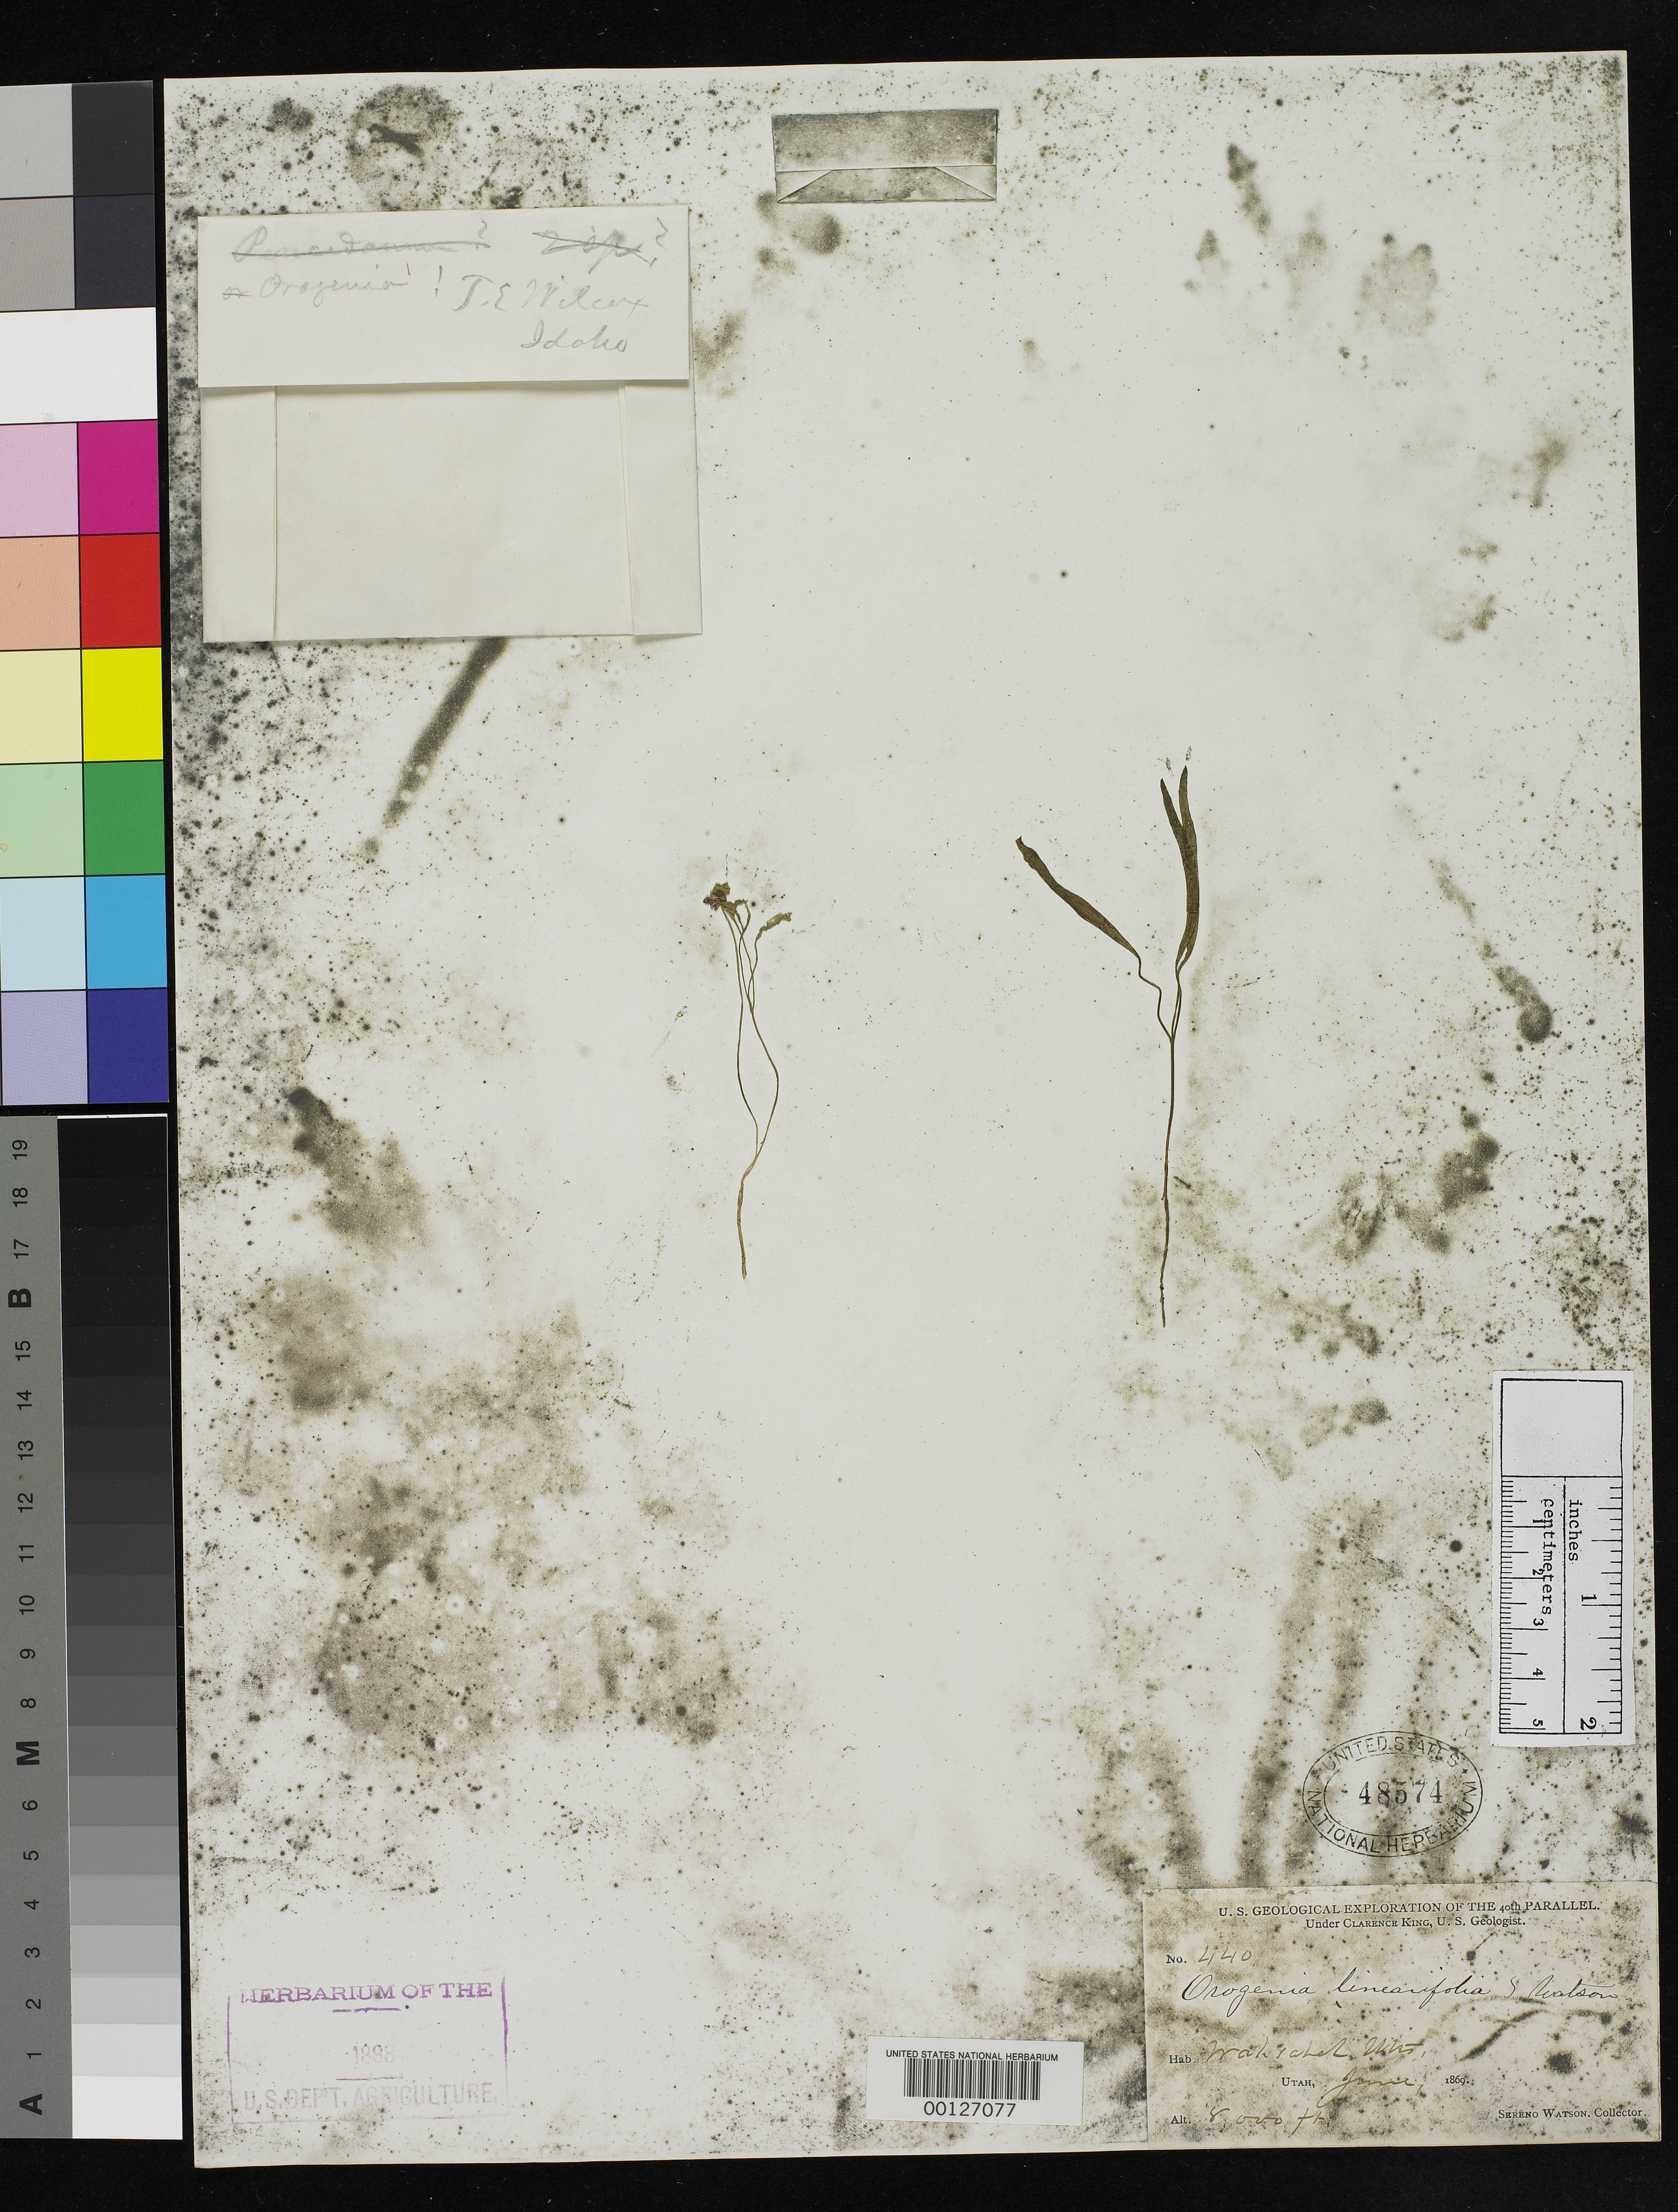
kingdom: Plantae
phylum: Tracheophyta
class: Magnoliopsida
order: Apiales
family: Apiaceae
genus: Orogenia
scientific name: Orogenia linearifolia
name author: S. Watson in C. King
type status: Holotype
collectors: S. Watson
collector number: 440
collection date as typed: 28 Jun 1869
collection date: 1869-06-28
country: United States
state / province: Utah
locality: Wahsatch, north of Parley's Park.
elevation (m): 2286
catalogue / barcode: US 48574